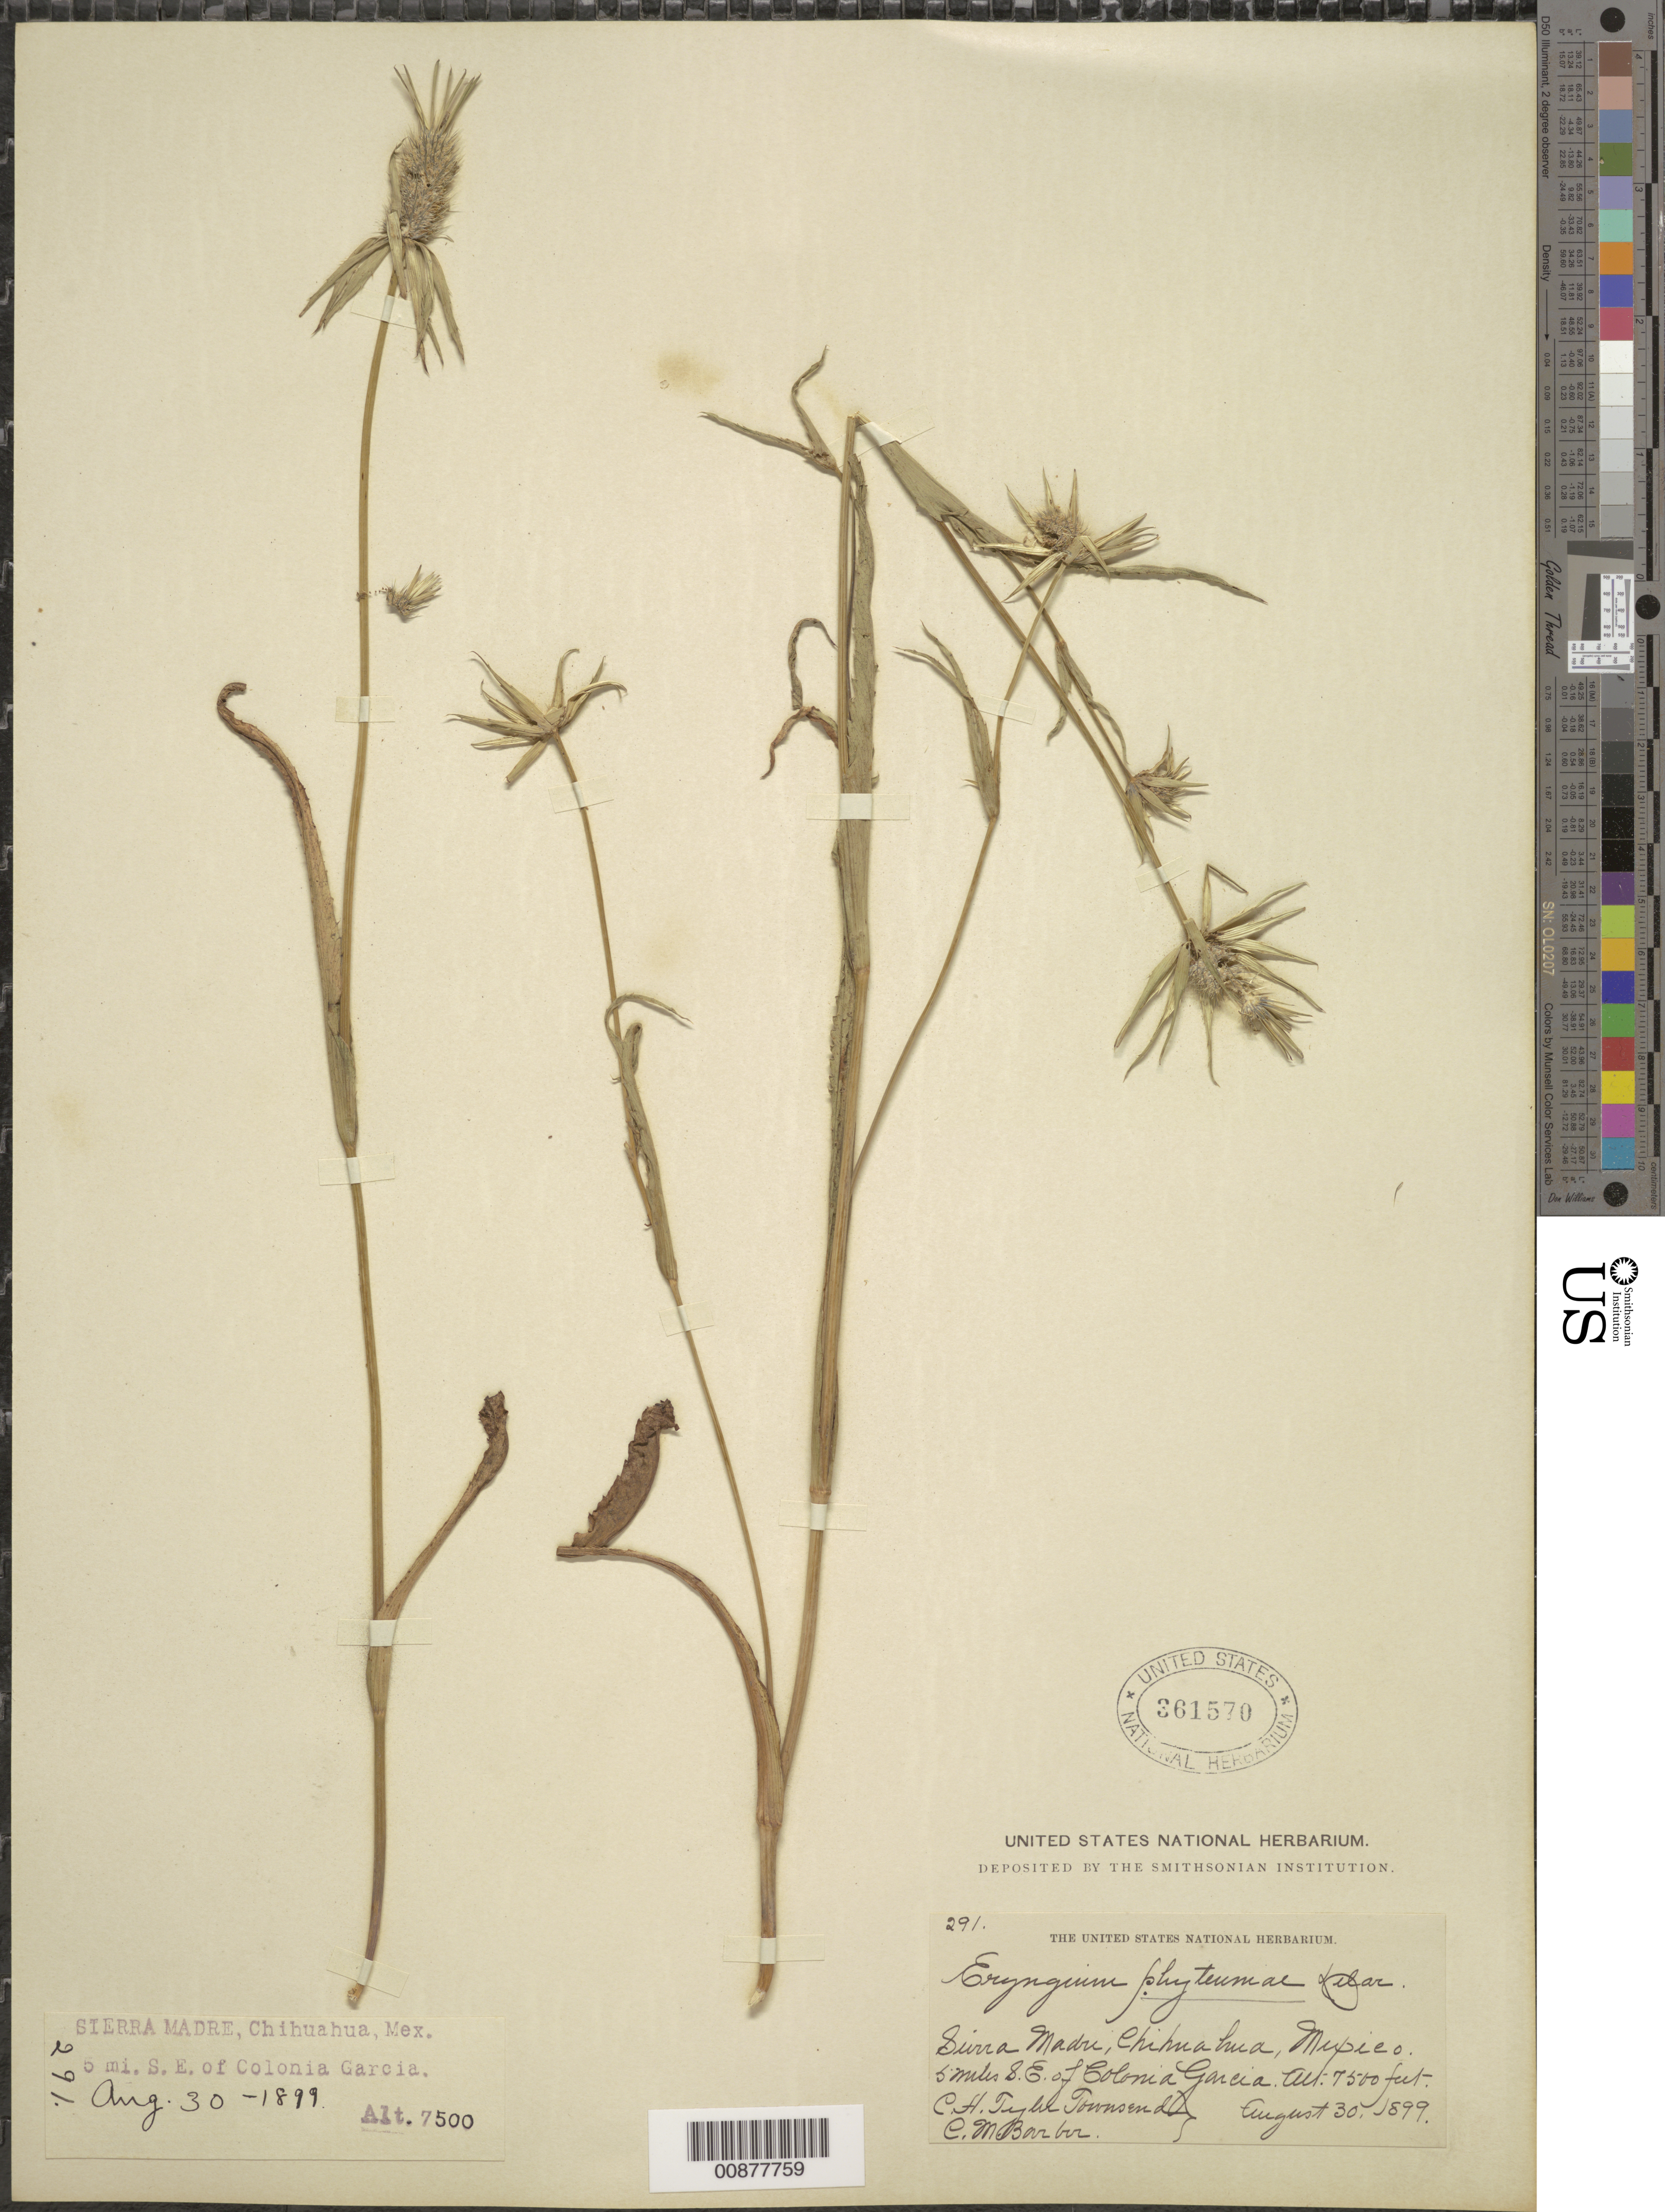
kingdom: Plantae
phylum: Tracheophyta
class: Magnoliopsida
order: Apiales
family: Apiaceae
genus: Eryngium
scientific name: Eryngium phyteumae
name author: F. Delaroche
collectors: C. H. T. Townsend & C. Barber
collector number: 291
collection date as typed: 30 Aug 1899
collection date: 1899-08-30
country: Mexico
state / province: Chihuahua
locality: Sierra Madre, Chihuahua. 5 miles S.E. of Colonia García.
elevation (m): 2286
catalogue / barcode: US 361570